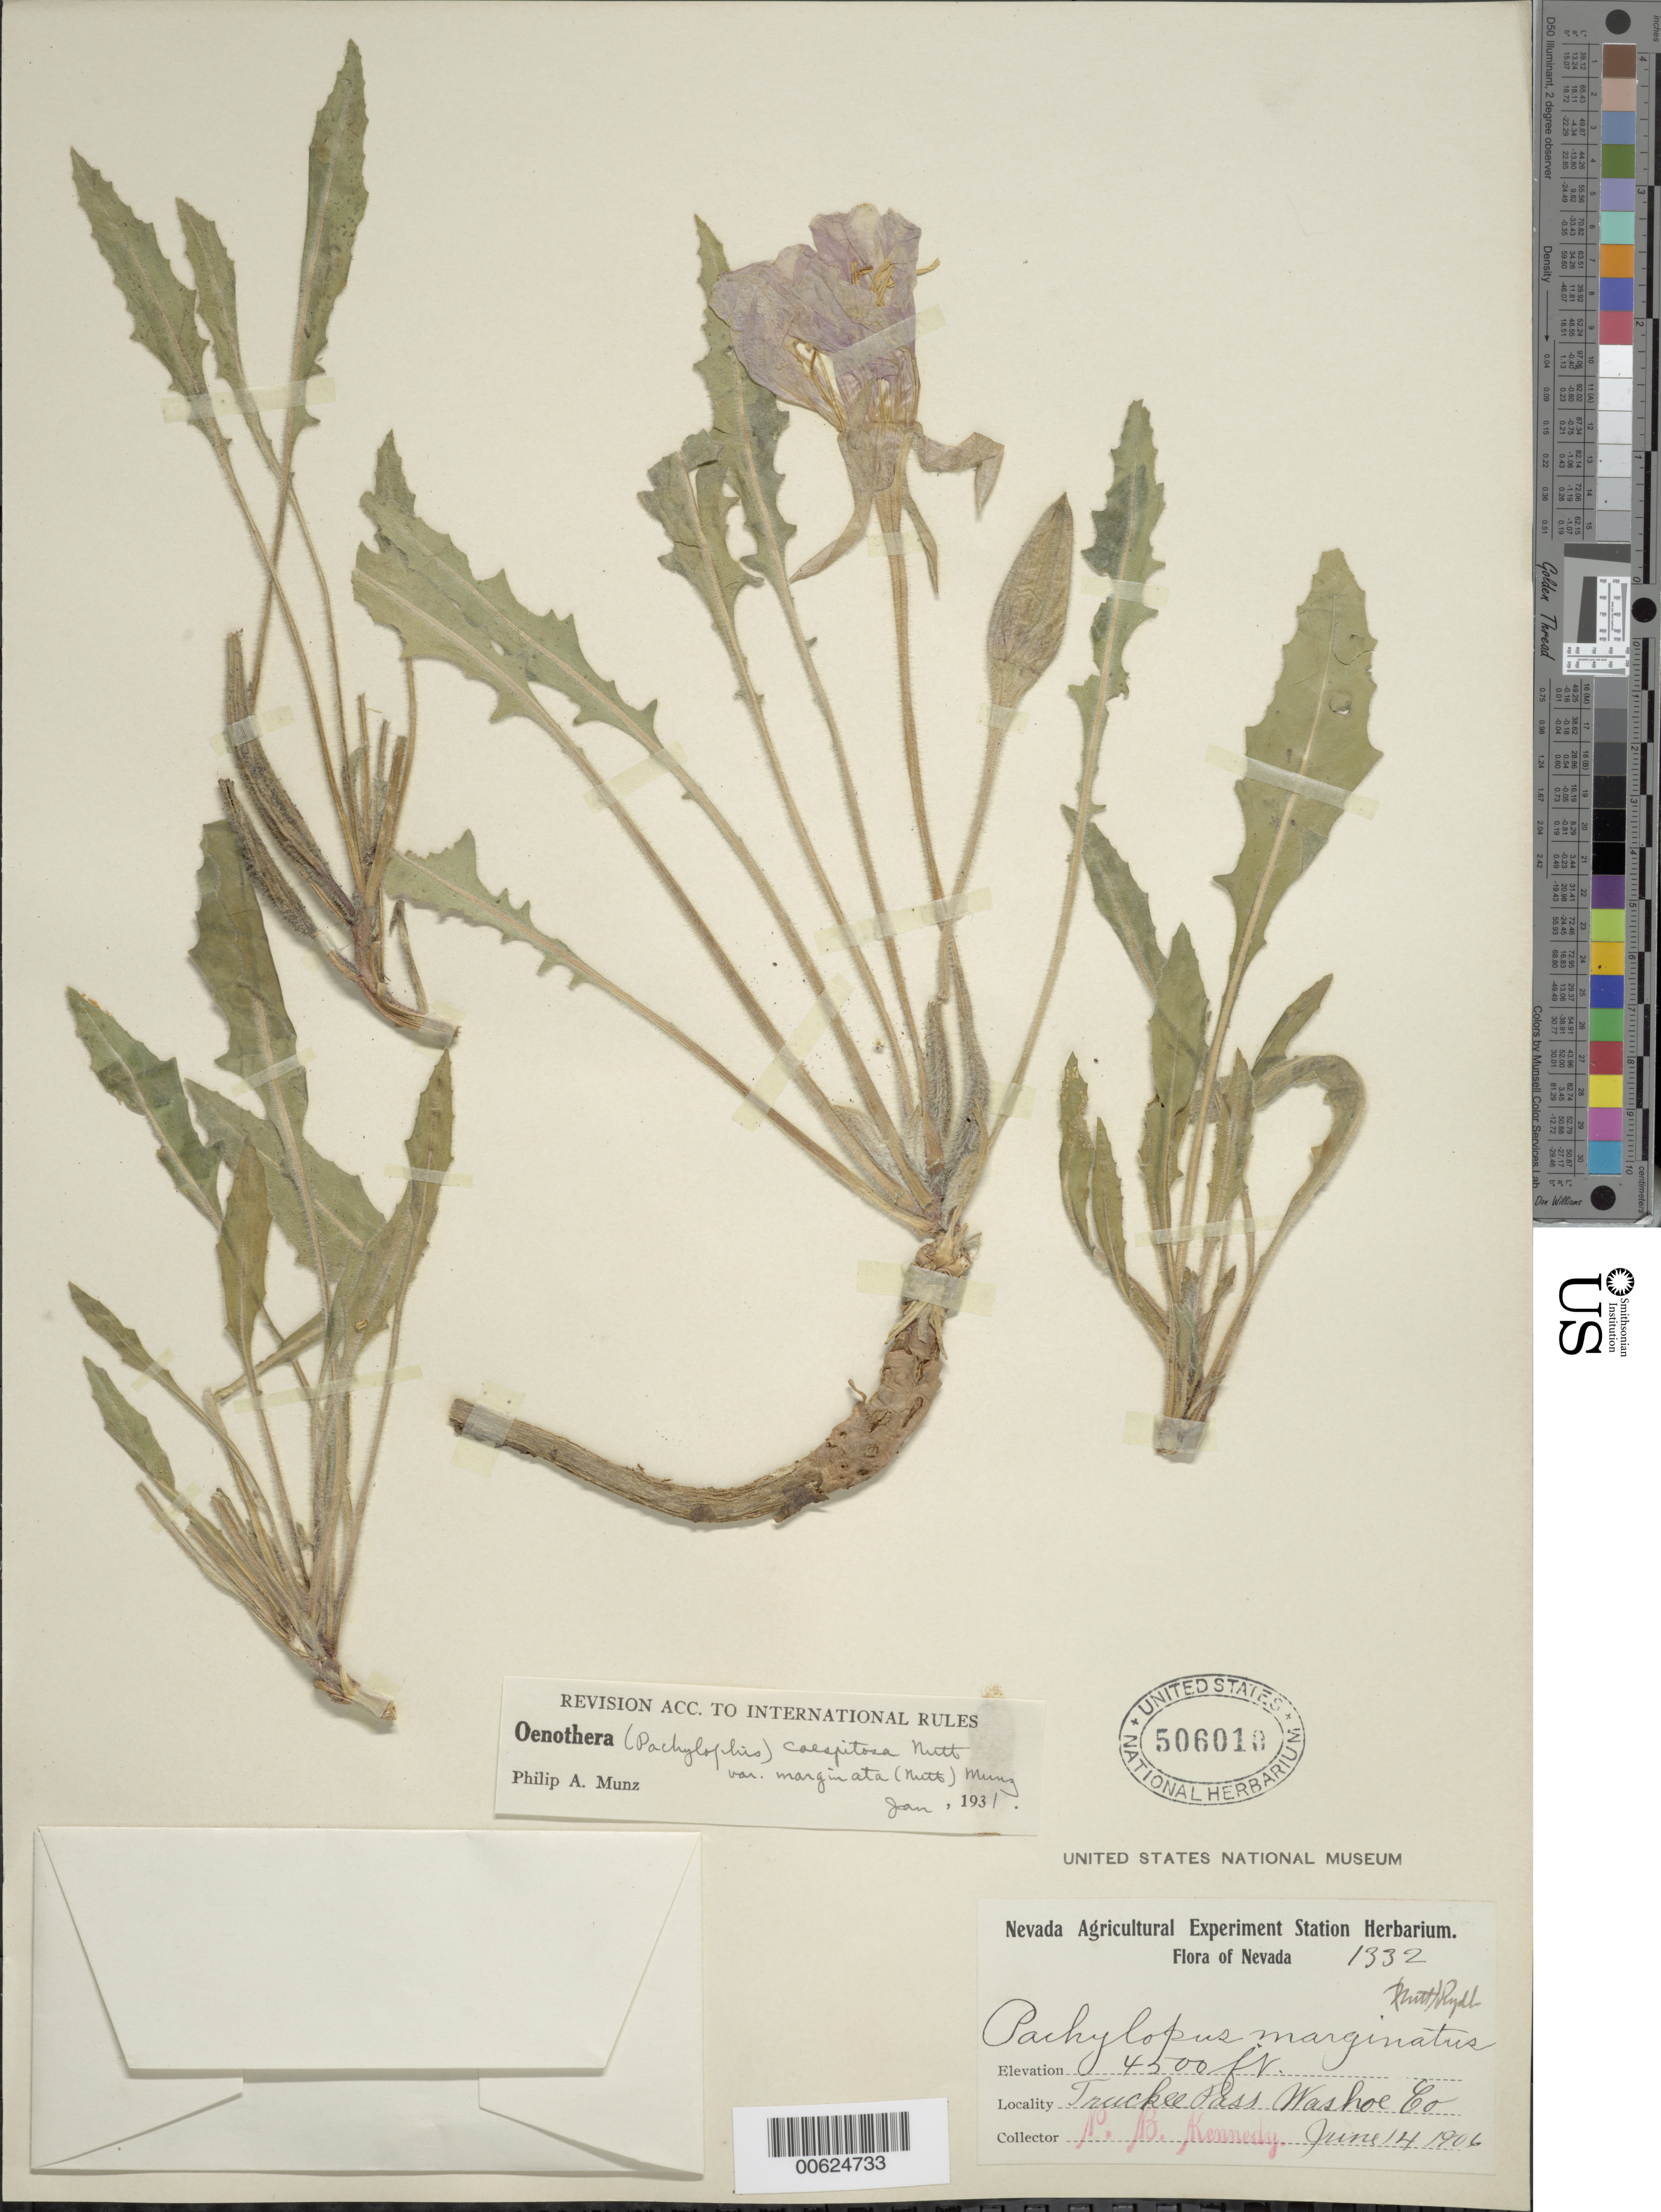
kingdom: Plantae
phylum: Tracheophyta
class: Magnoliopsida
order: Myrtales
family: Onagraceae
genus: Oenothera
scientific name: Oenothera cespitosa subsp. marginata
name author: (Nutt. ex Hook. & Arn.) Munz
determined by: Munz, Philip A.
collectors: P. B. Kennedy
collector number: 1332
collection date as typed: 14 Jun 1906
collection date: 1906-06-14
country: United States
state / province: Nevada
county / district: Washoe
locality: Truckee Pass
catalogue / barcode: US 506010